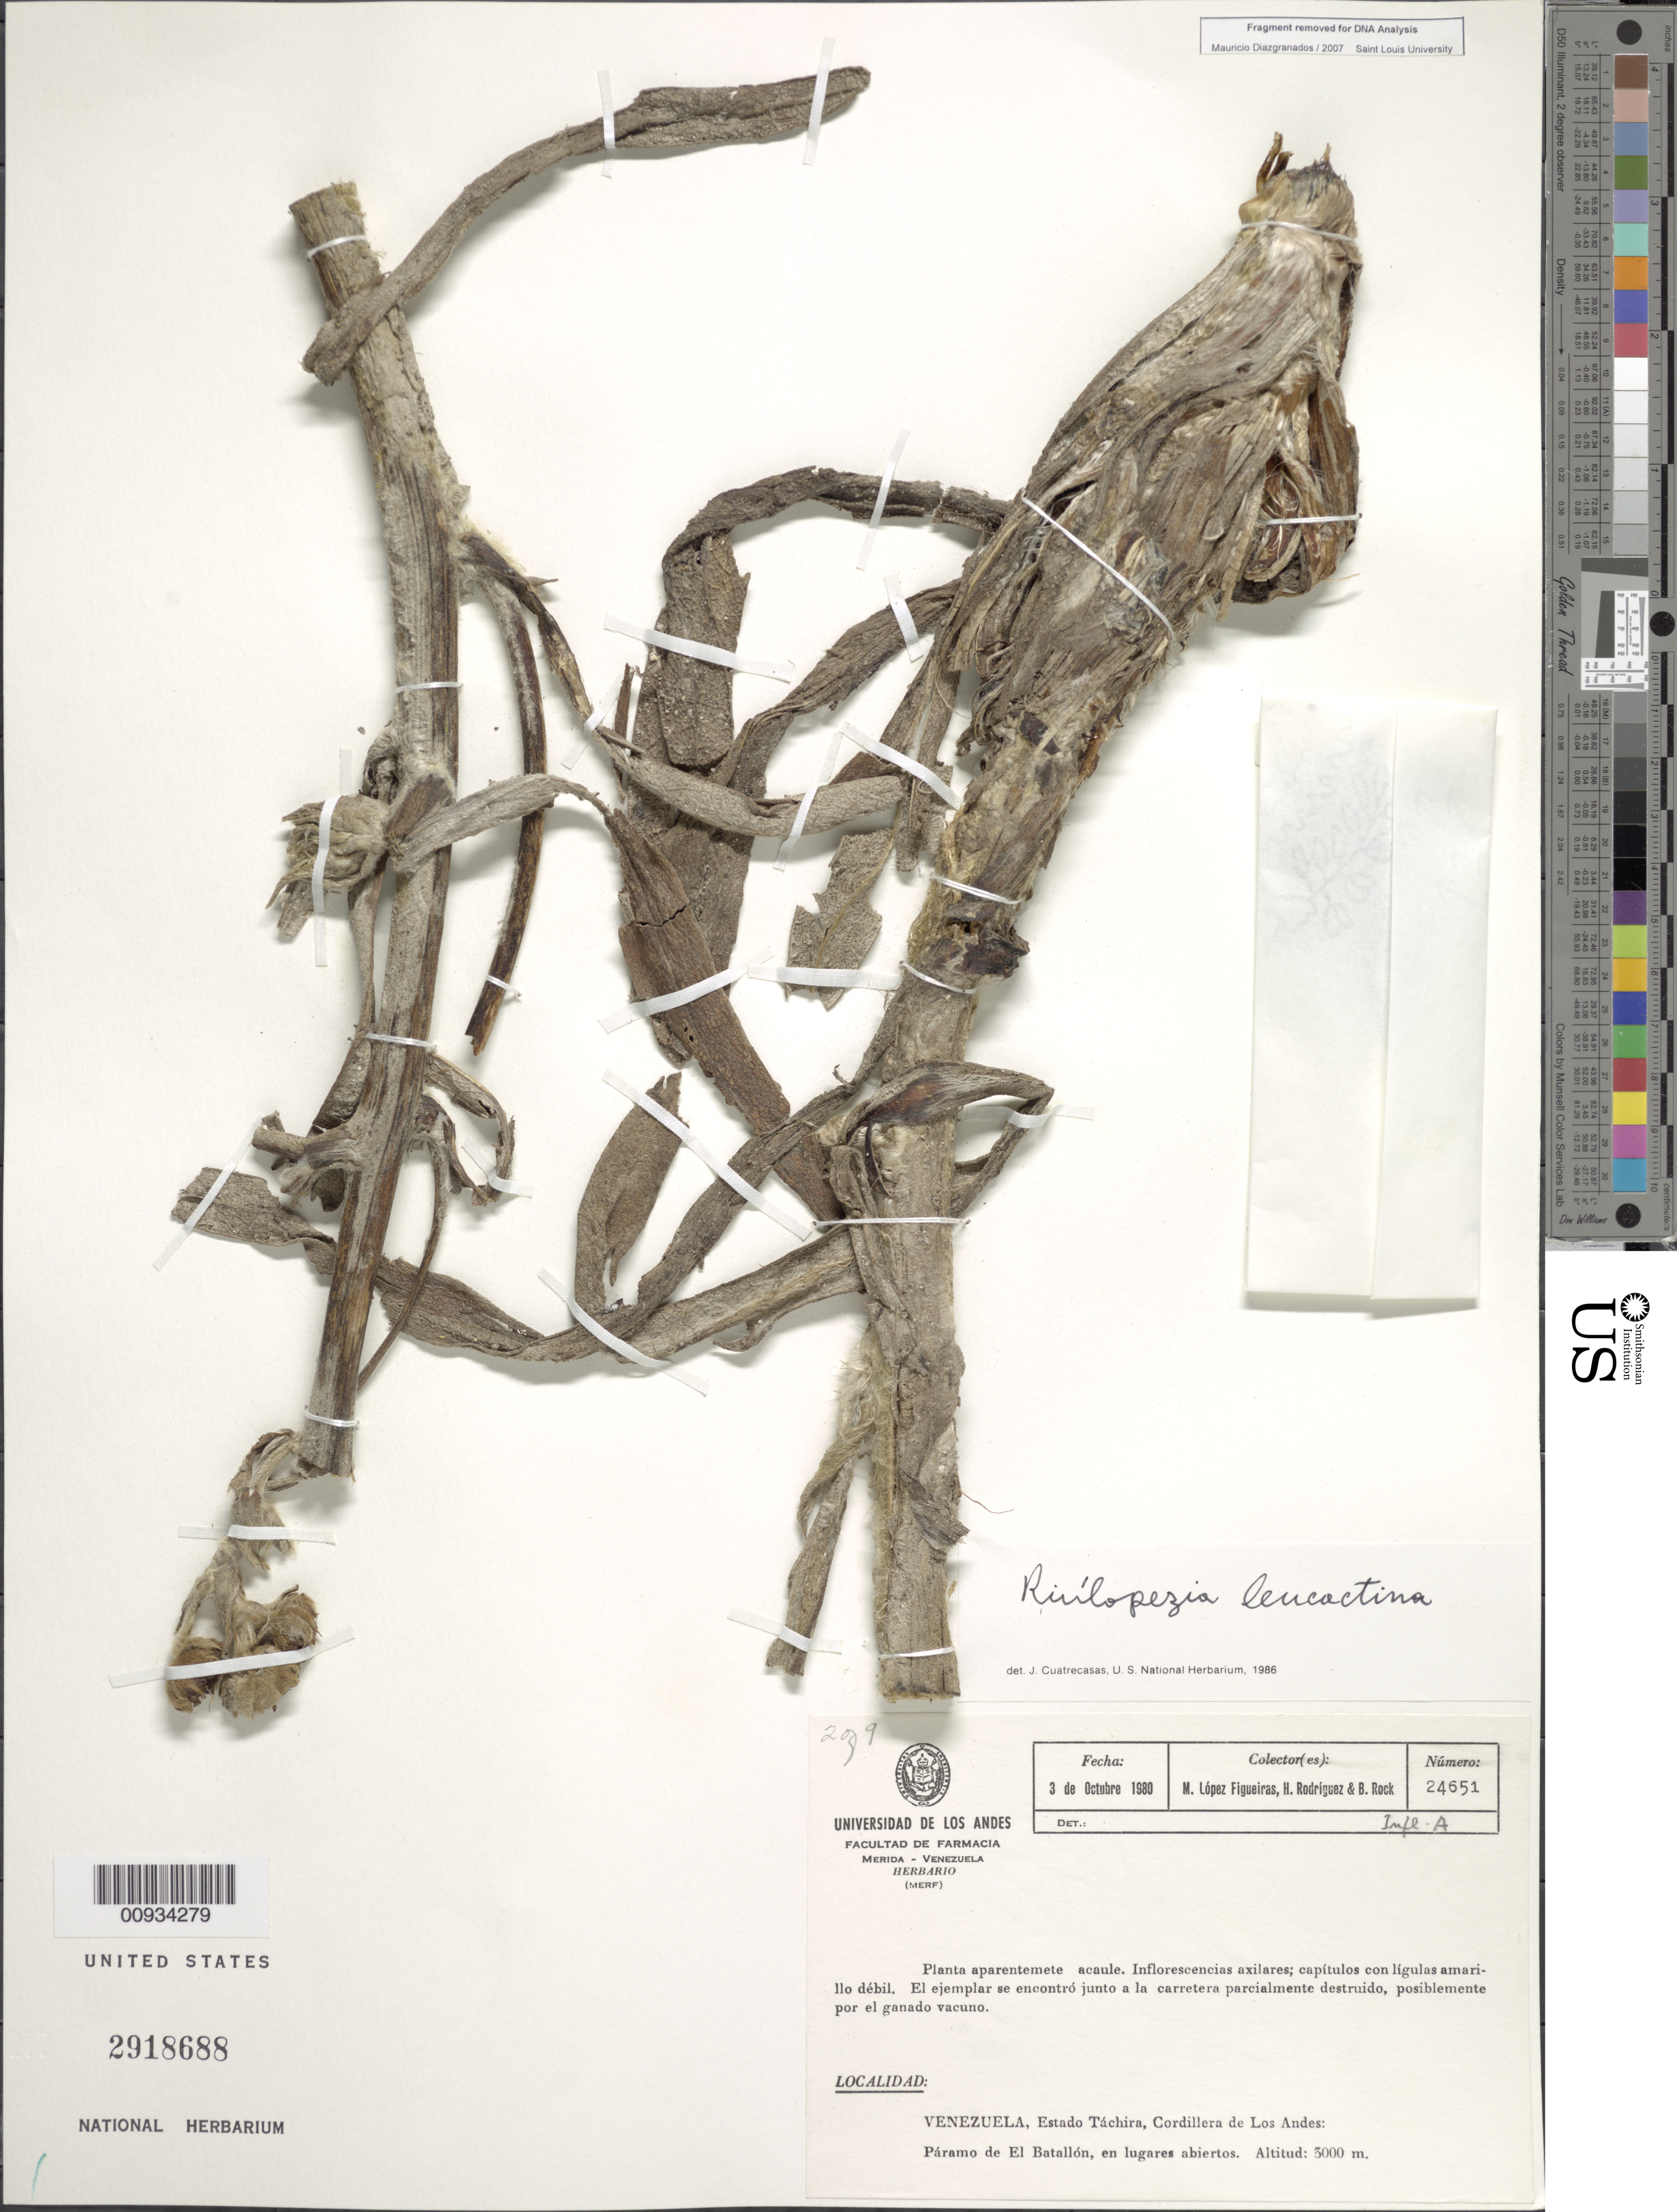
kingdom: Plantae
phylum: Tracheophyta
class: Magnoliopsida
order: Asterales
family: Asteraceae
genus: Ruilopezia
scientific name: Ruilopezia leucactina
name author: (Cuatrec.) Cuatrec.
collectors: M. López Figueiras, H. Rodríguez & B. Rock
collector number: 24651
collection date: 1980-10-03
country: Venezuela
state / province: Tachira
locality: Cordillera de Los Andes, Paramo de El Batallon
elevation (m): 3000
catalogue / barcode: US 2918688